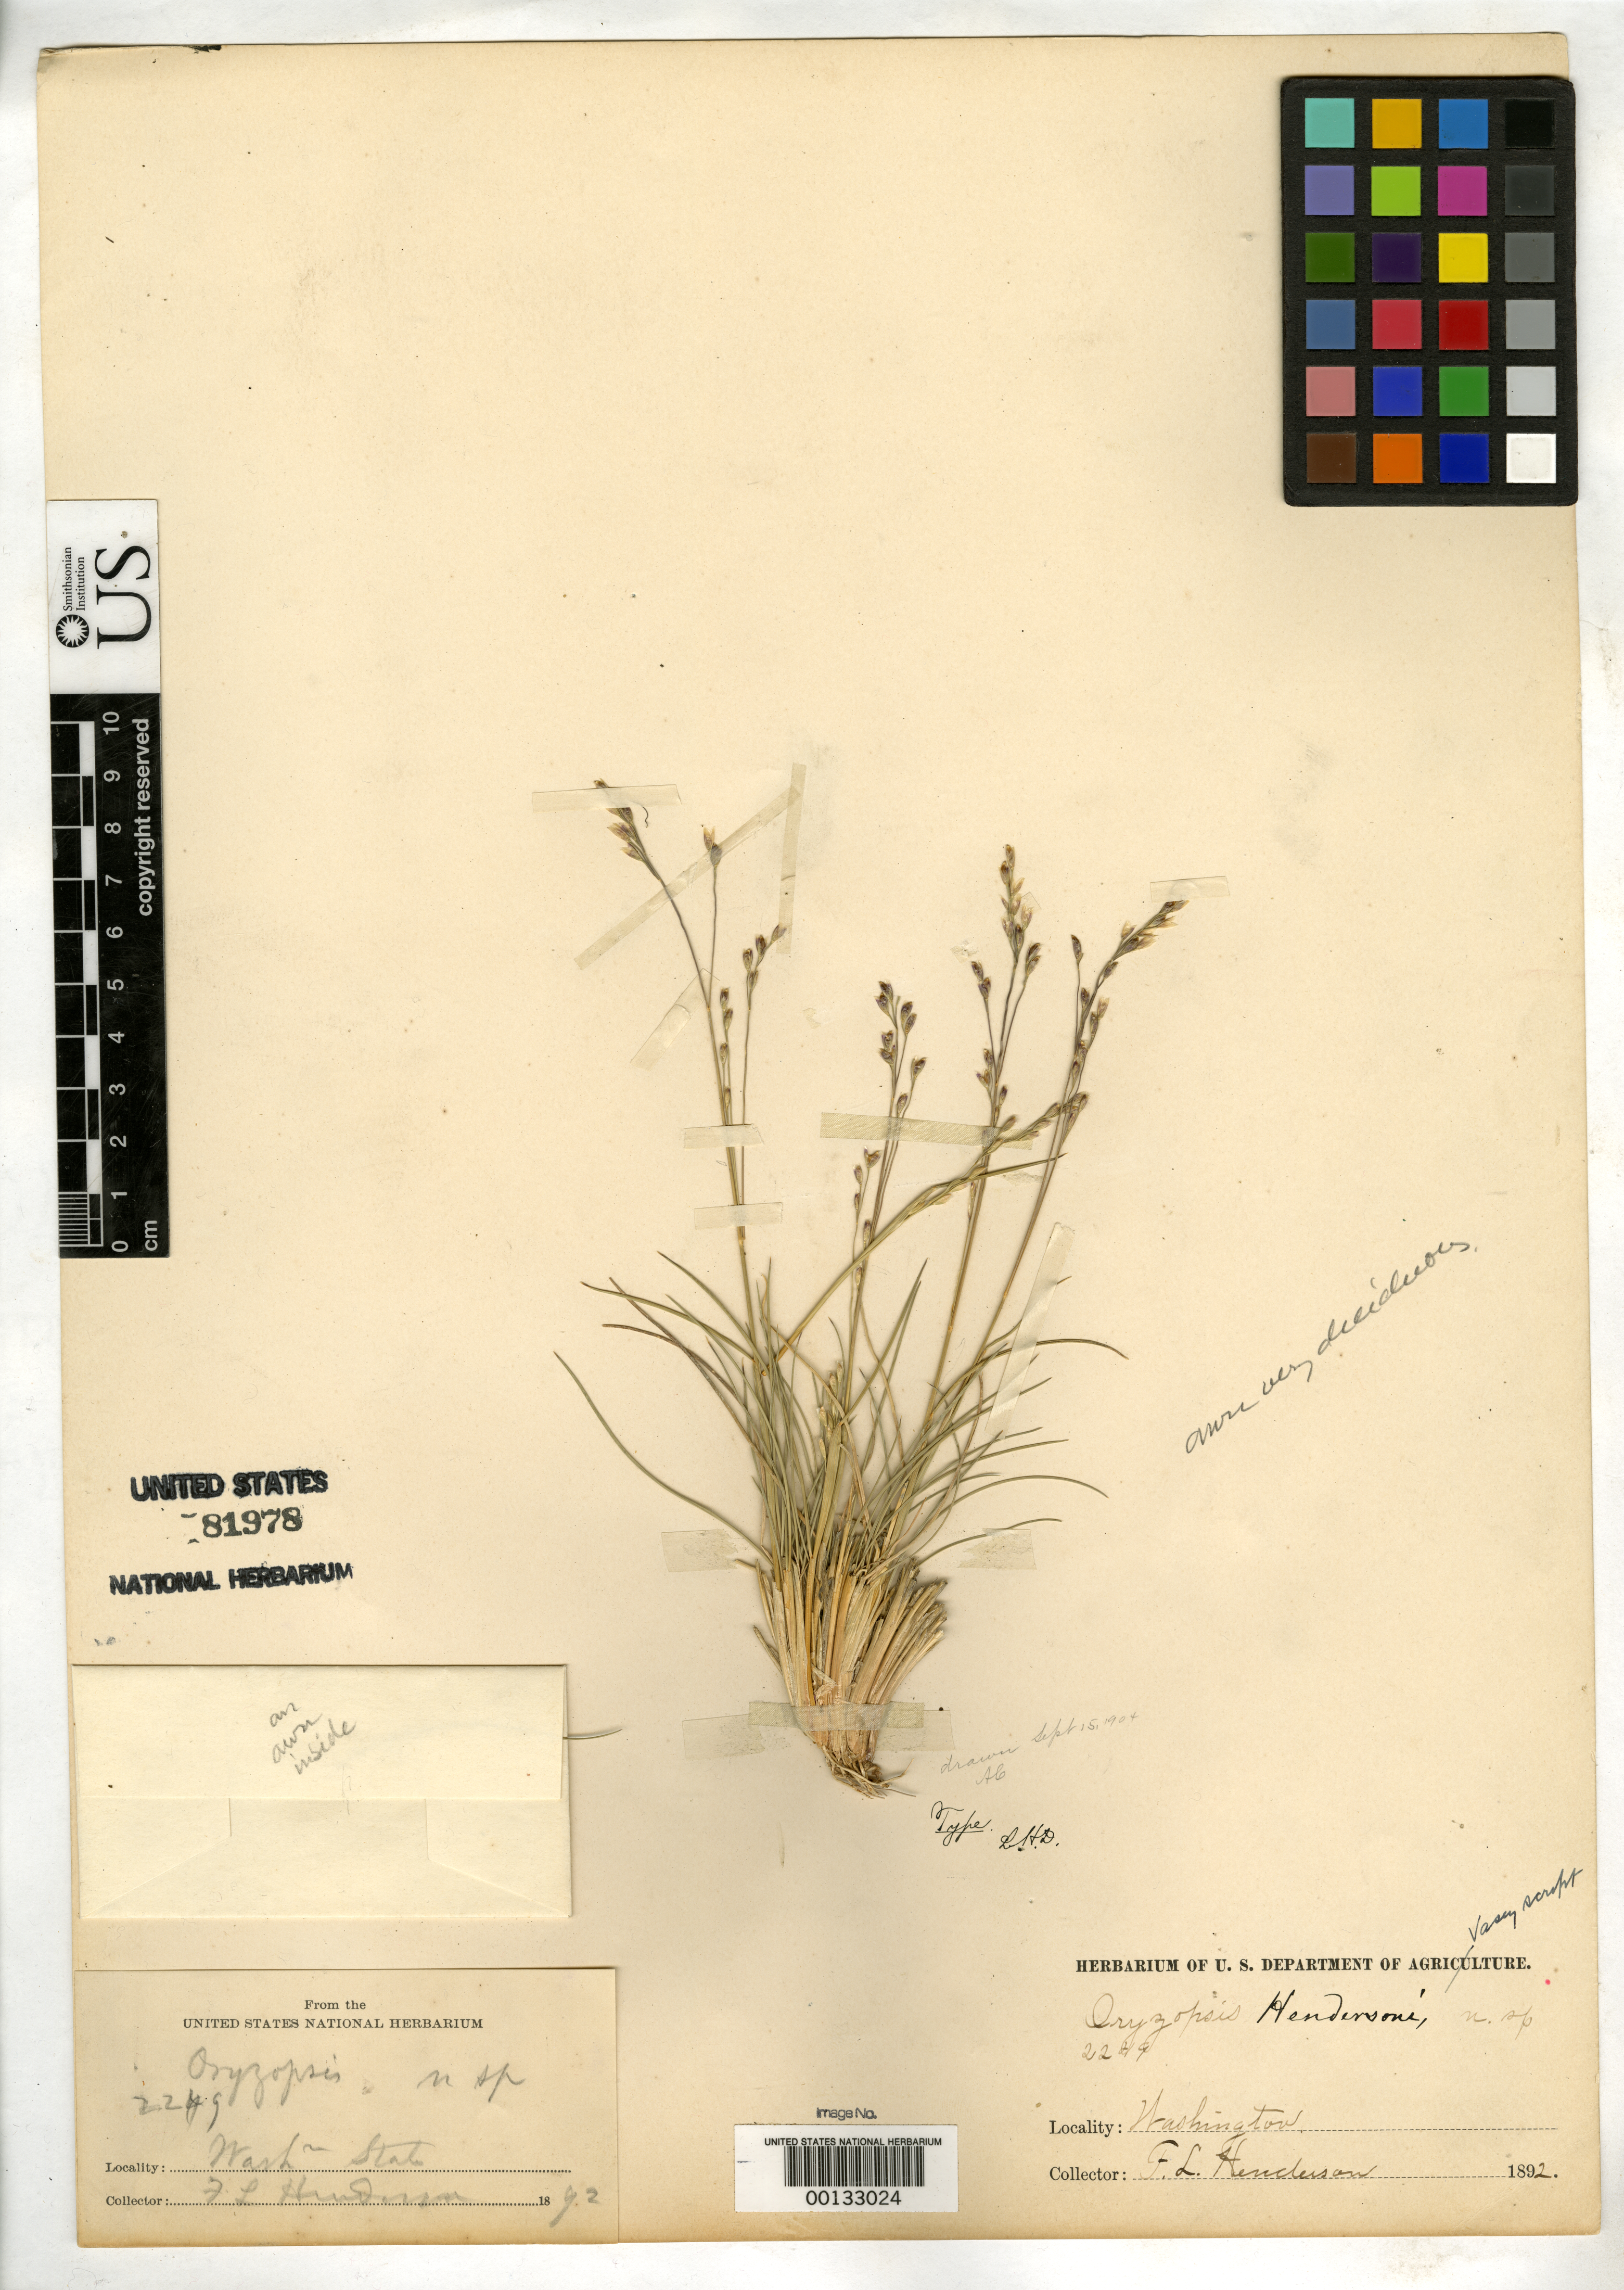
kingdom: Plantae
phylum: Tracheophyta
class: Liliopsida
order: Poales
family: Poaceae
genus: Oryzopsis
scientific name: Oryzopsis hendersoni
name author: Vasey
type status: Isotype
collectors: L. F. Henderson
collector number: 2249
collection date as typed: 1892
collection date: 1892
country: United States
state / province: Washington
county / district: Yakima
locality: Clements near North Yakima.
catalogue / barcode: US 81978